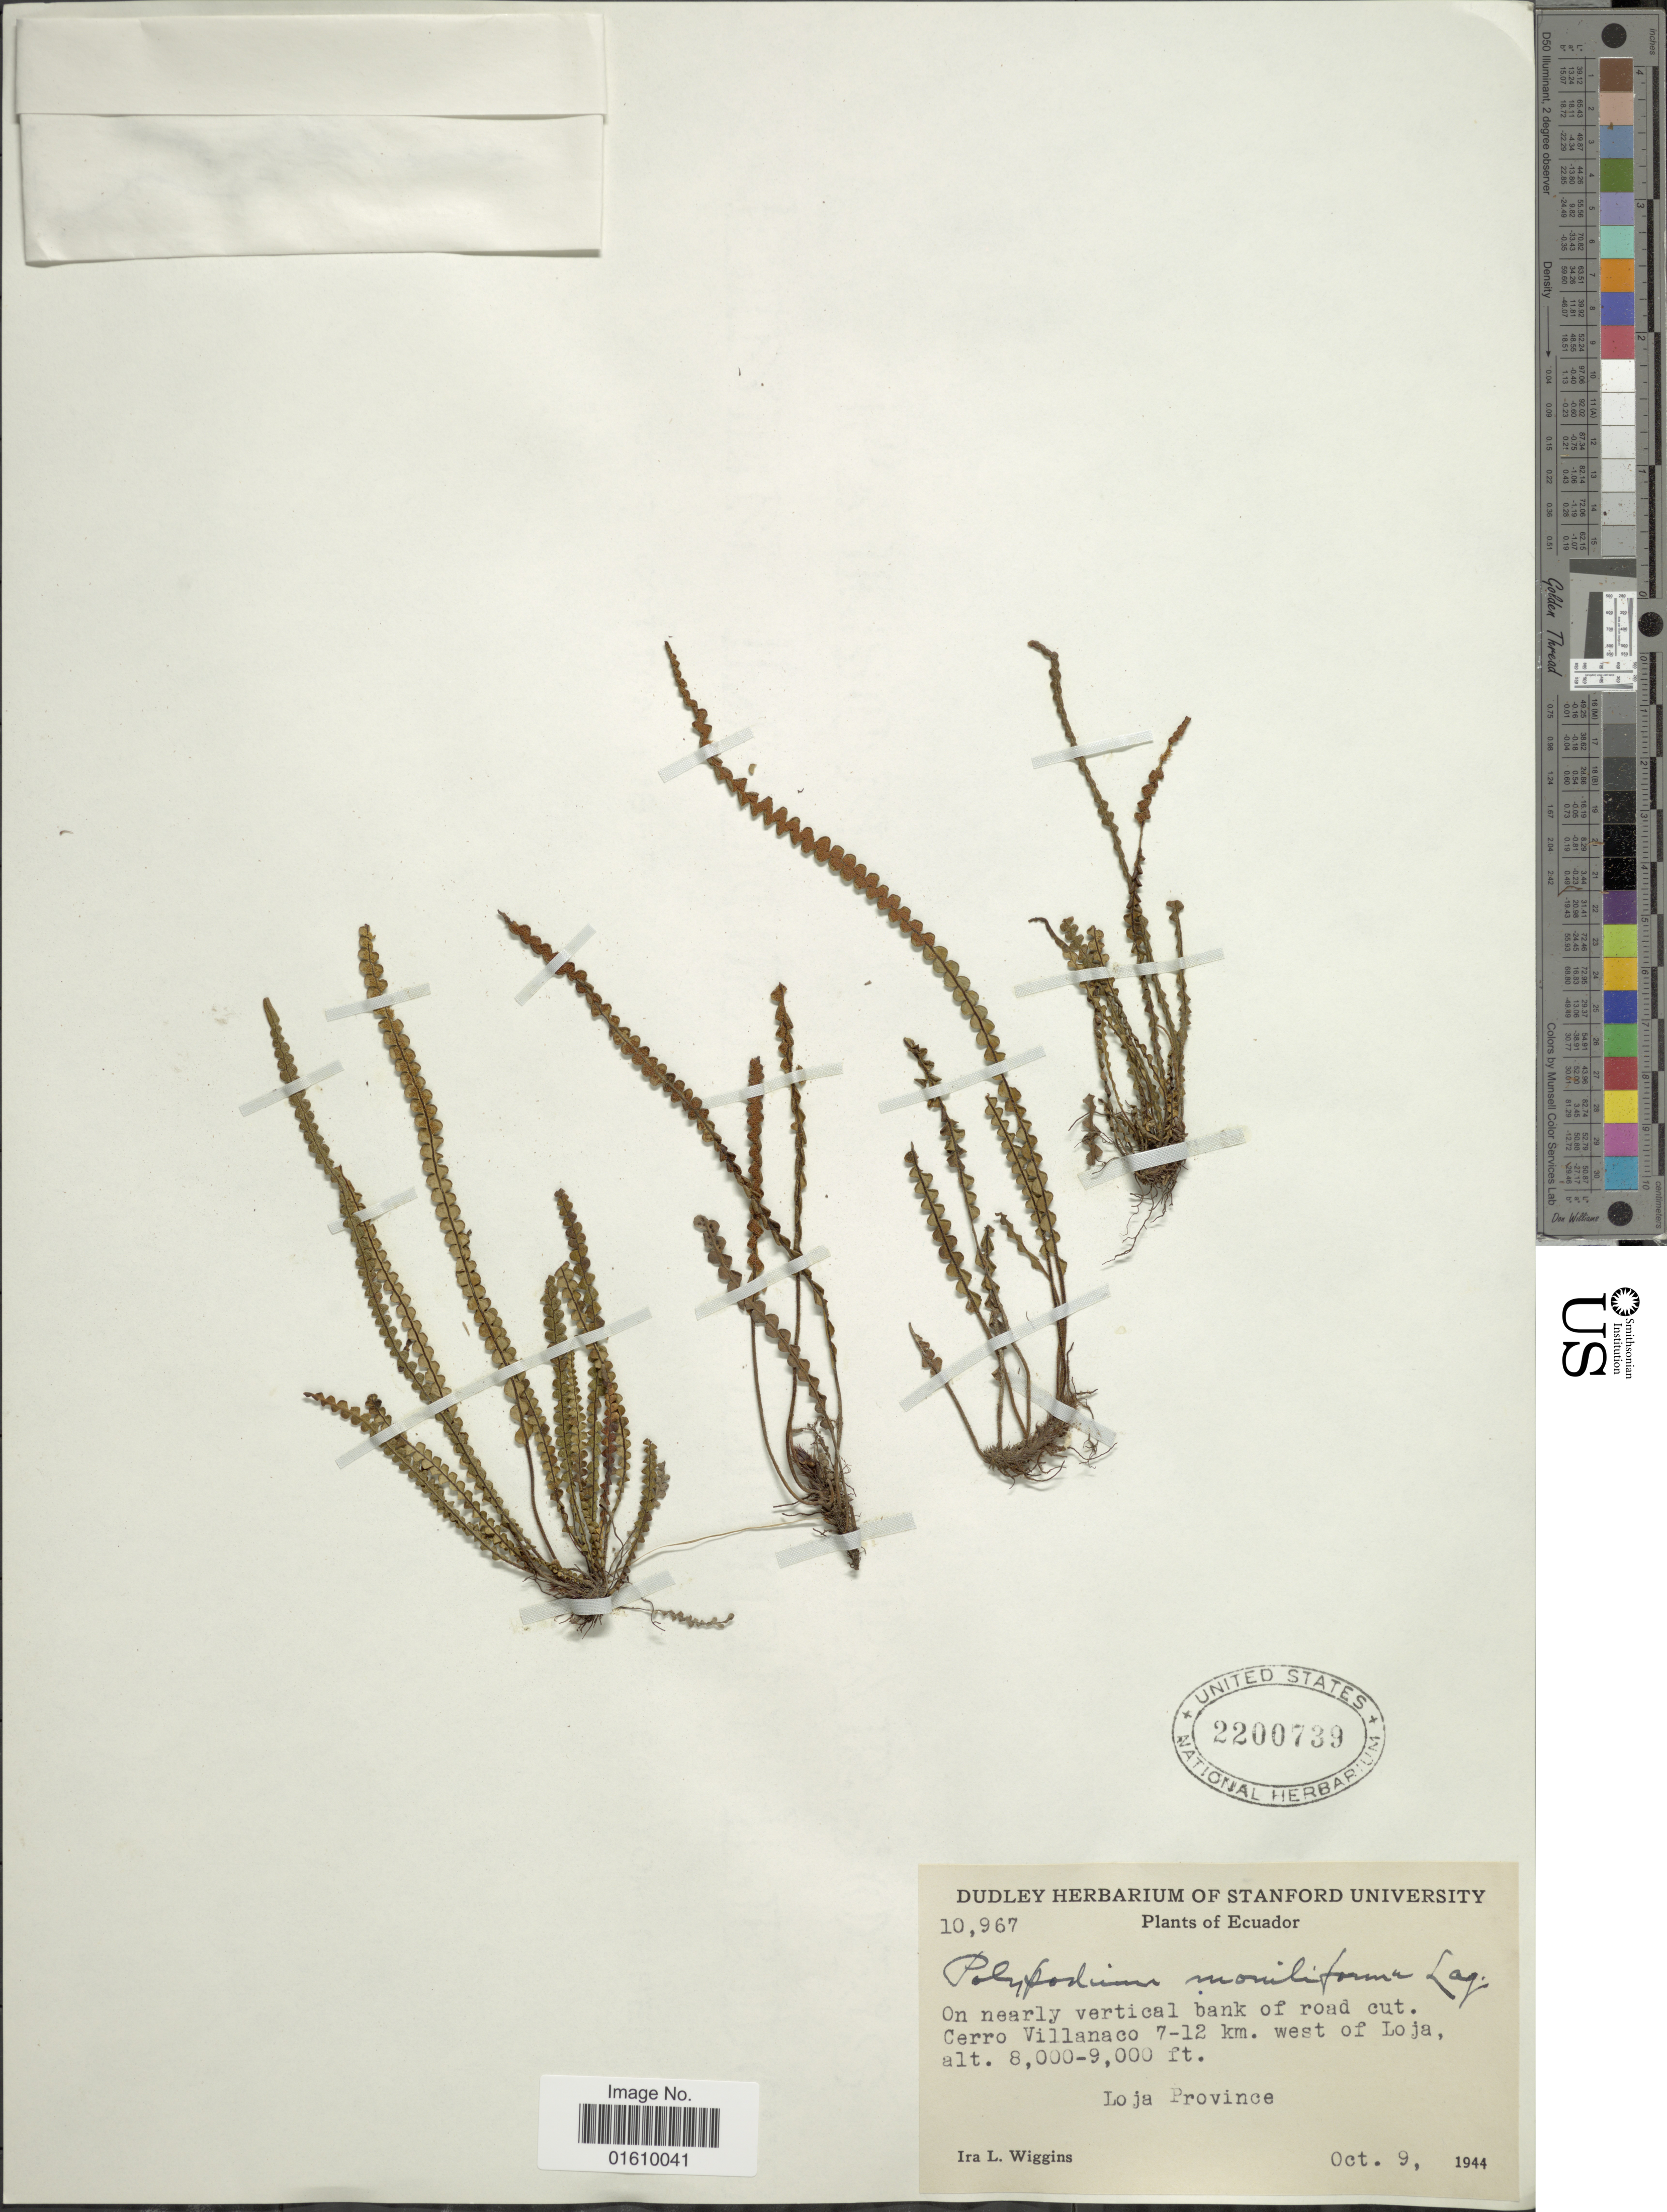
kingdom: Plantae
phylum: Tracheophyta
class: Polypodiopsida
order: Polypodiales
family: Polypodiaceae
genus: Melpomene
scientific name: Melpomene moniliformis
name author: (Lag. ex Sw.) A.R. Sm. & R.C. Moran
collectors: I. L. Wiggins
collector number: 10967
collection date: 1944-10-09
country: Ecuador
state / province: Loja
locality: On nearly vertical bank of road cut Cerro Villanaco 7 - 12 km. West of Loja.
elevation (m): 2438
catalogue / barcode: US 2200739